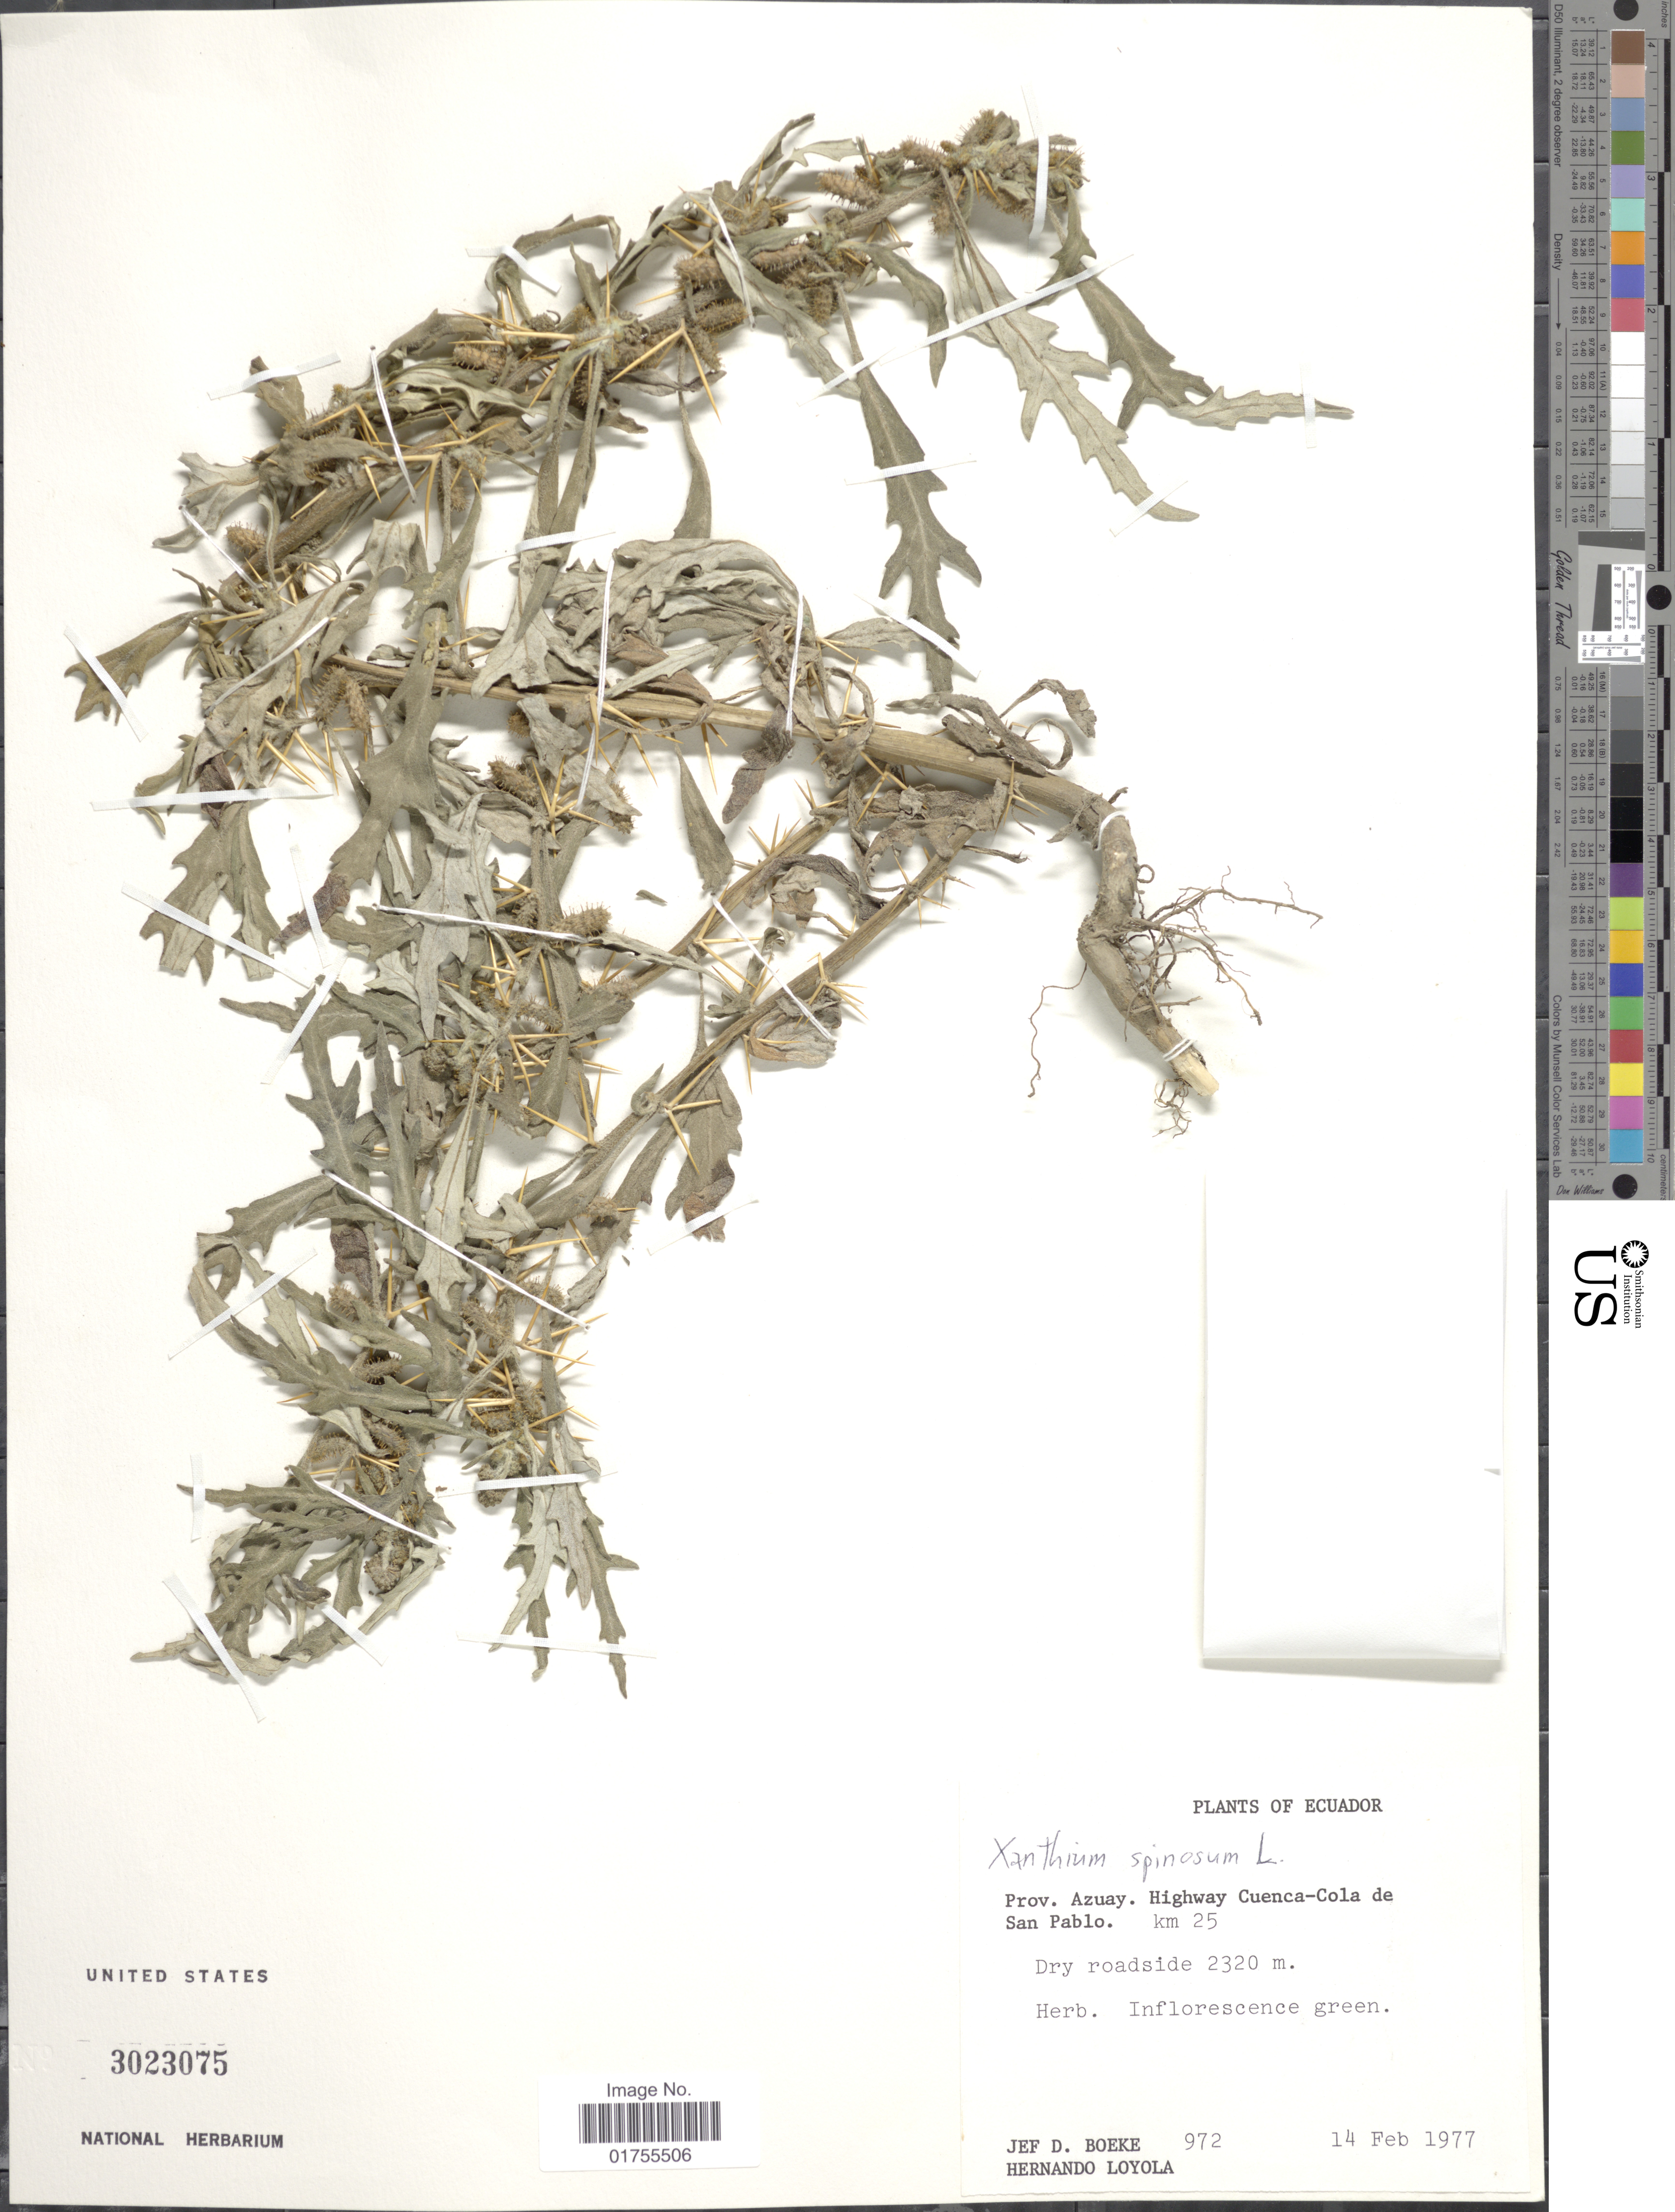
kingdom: Plantae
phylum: Tracheophyta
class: Magnoliopsida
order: Asterales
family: Asteraceae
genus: Xanthium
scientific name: Xanthium catharticum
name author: Kunth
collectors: J. Boeke & H. Loyola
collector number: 972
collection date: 1977-02-14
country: Ecuador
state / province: Azuay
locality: Prov. Azuay, Highway Cuenca-Cola de San Pablo, Km. 25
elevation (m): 2320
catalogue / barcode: US 3023075